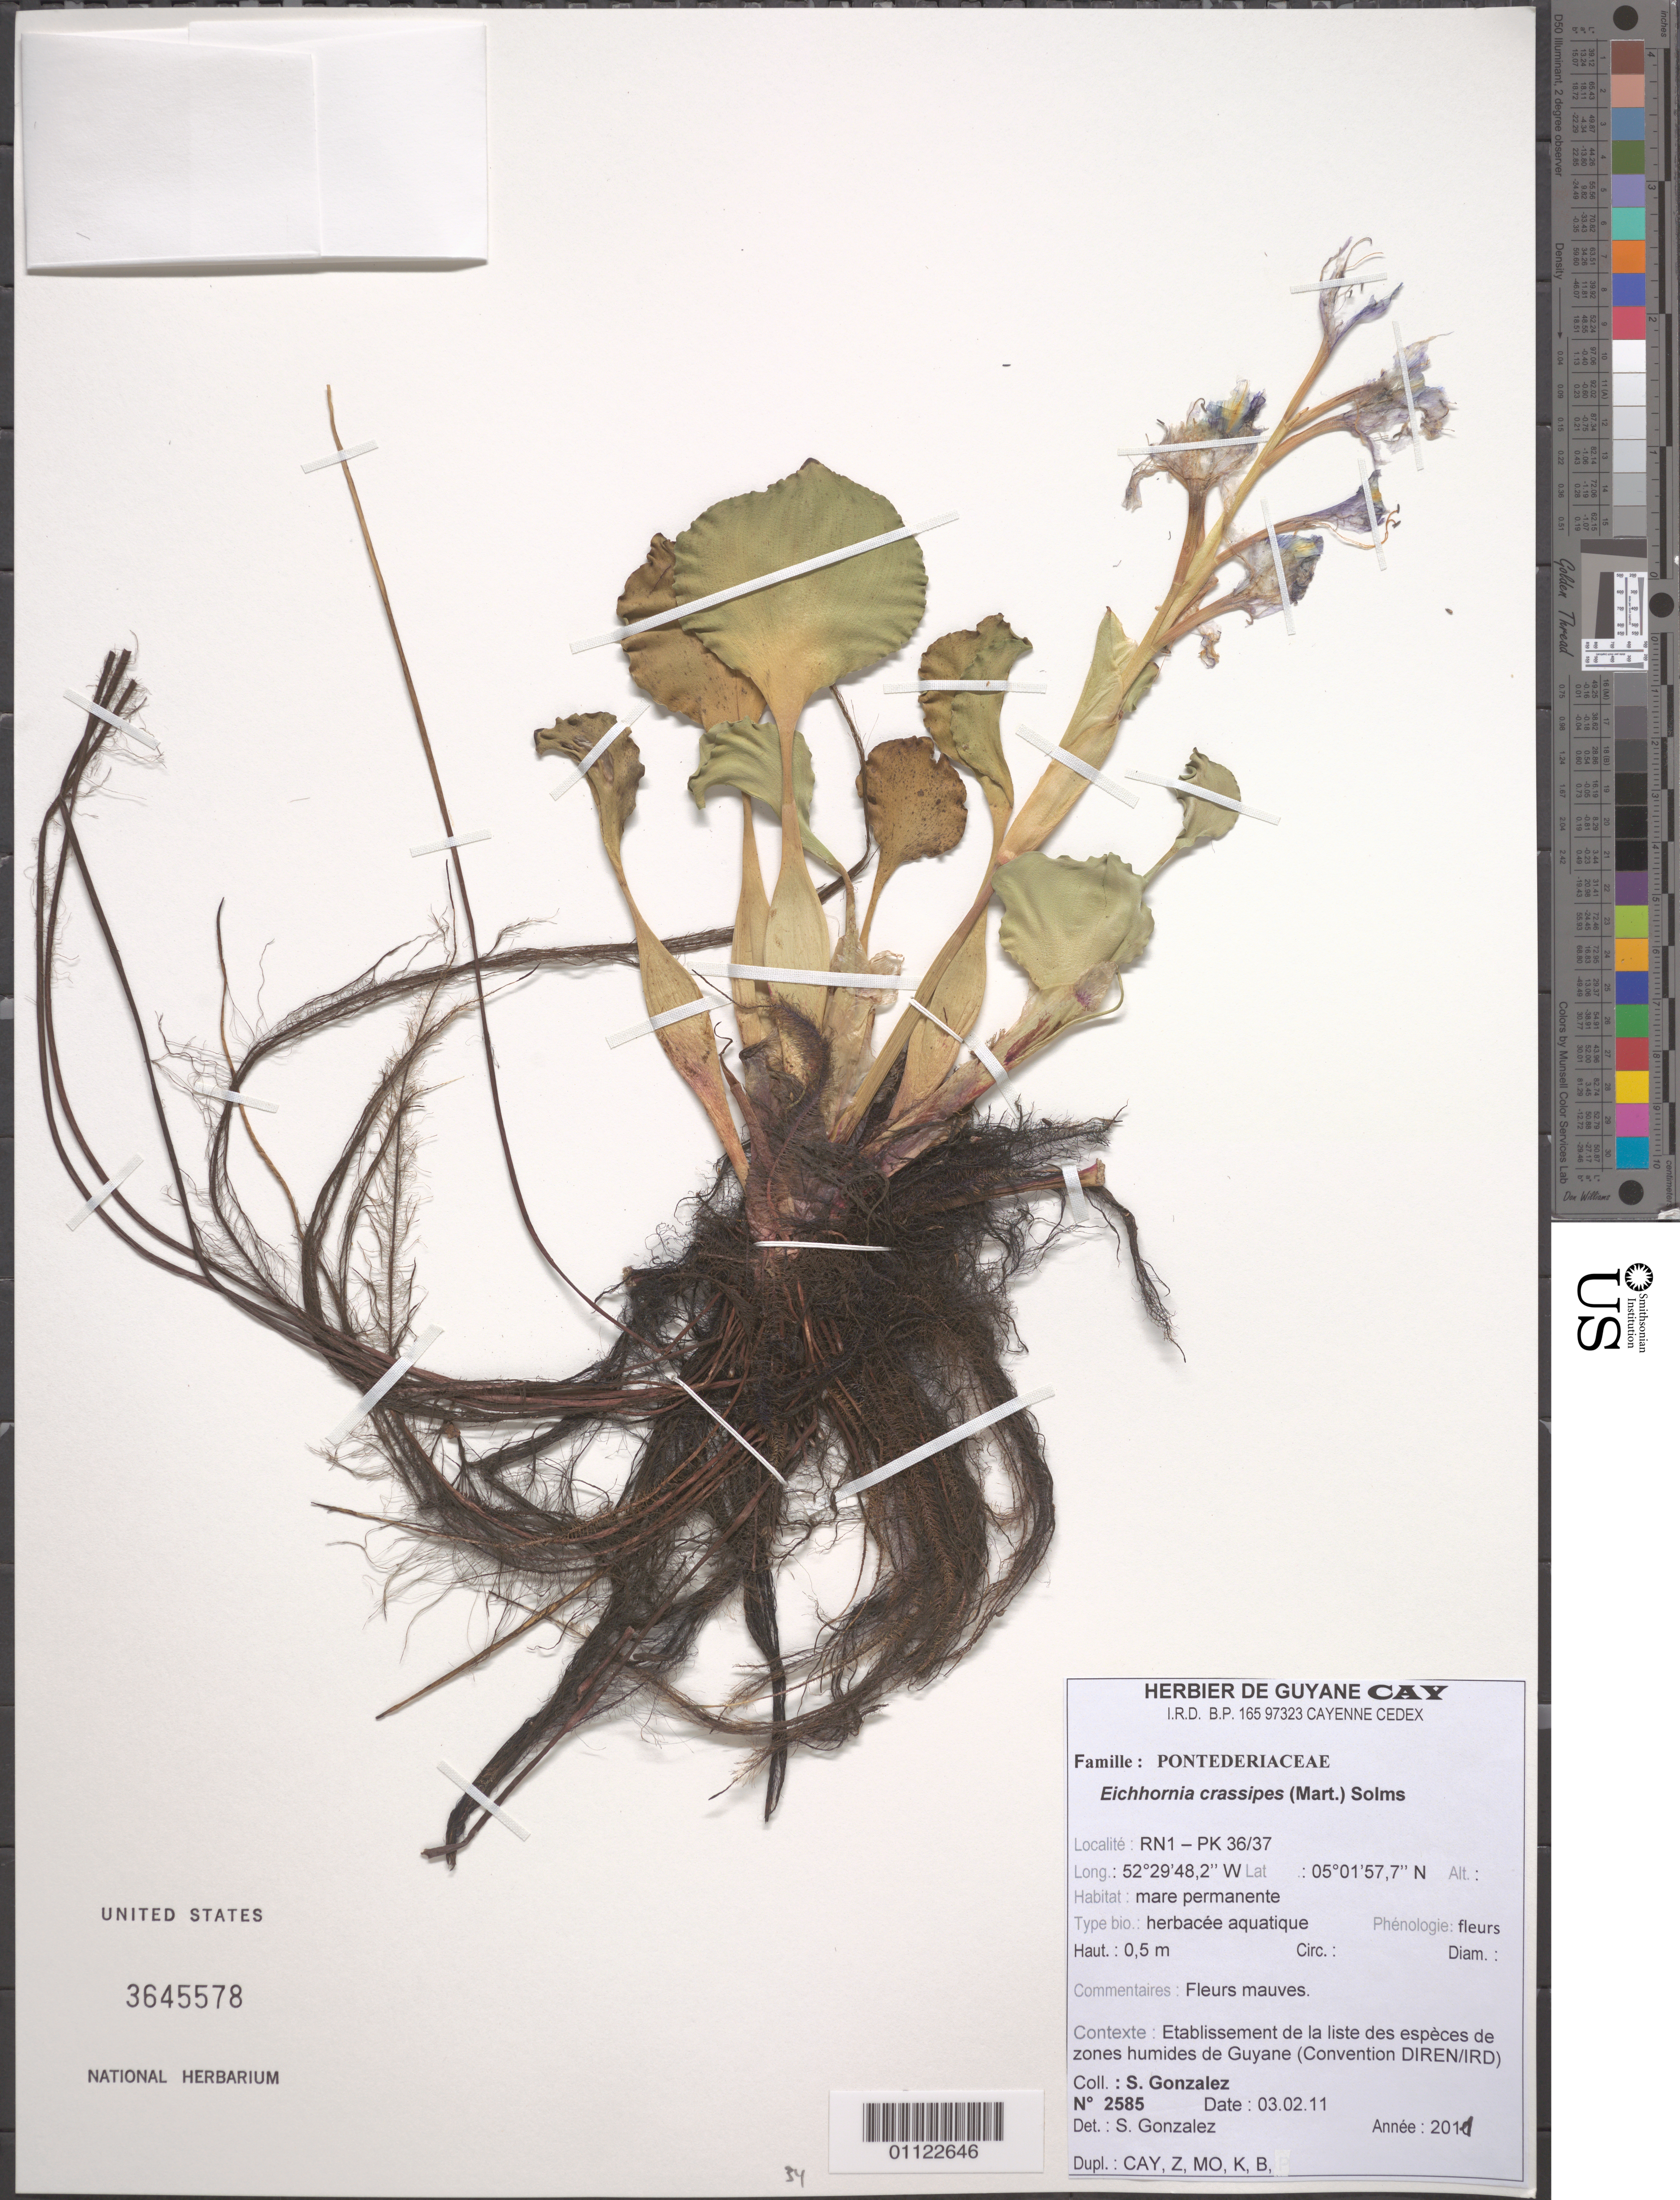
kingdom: Plantae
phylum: Tracheophyta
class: Liliopsida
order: Commelinales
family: Pontederiaceae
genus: Eichhornia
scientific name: Eichhornia crassipes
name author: (Mart.) Solms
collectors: S. Gonzalez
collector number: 2585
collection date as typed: Transcribed d/m/y: 3/2/11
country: French Guiana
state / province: Cayenne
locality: RN1 - PK 36/37.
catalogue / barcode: US 3645578